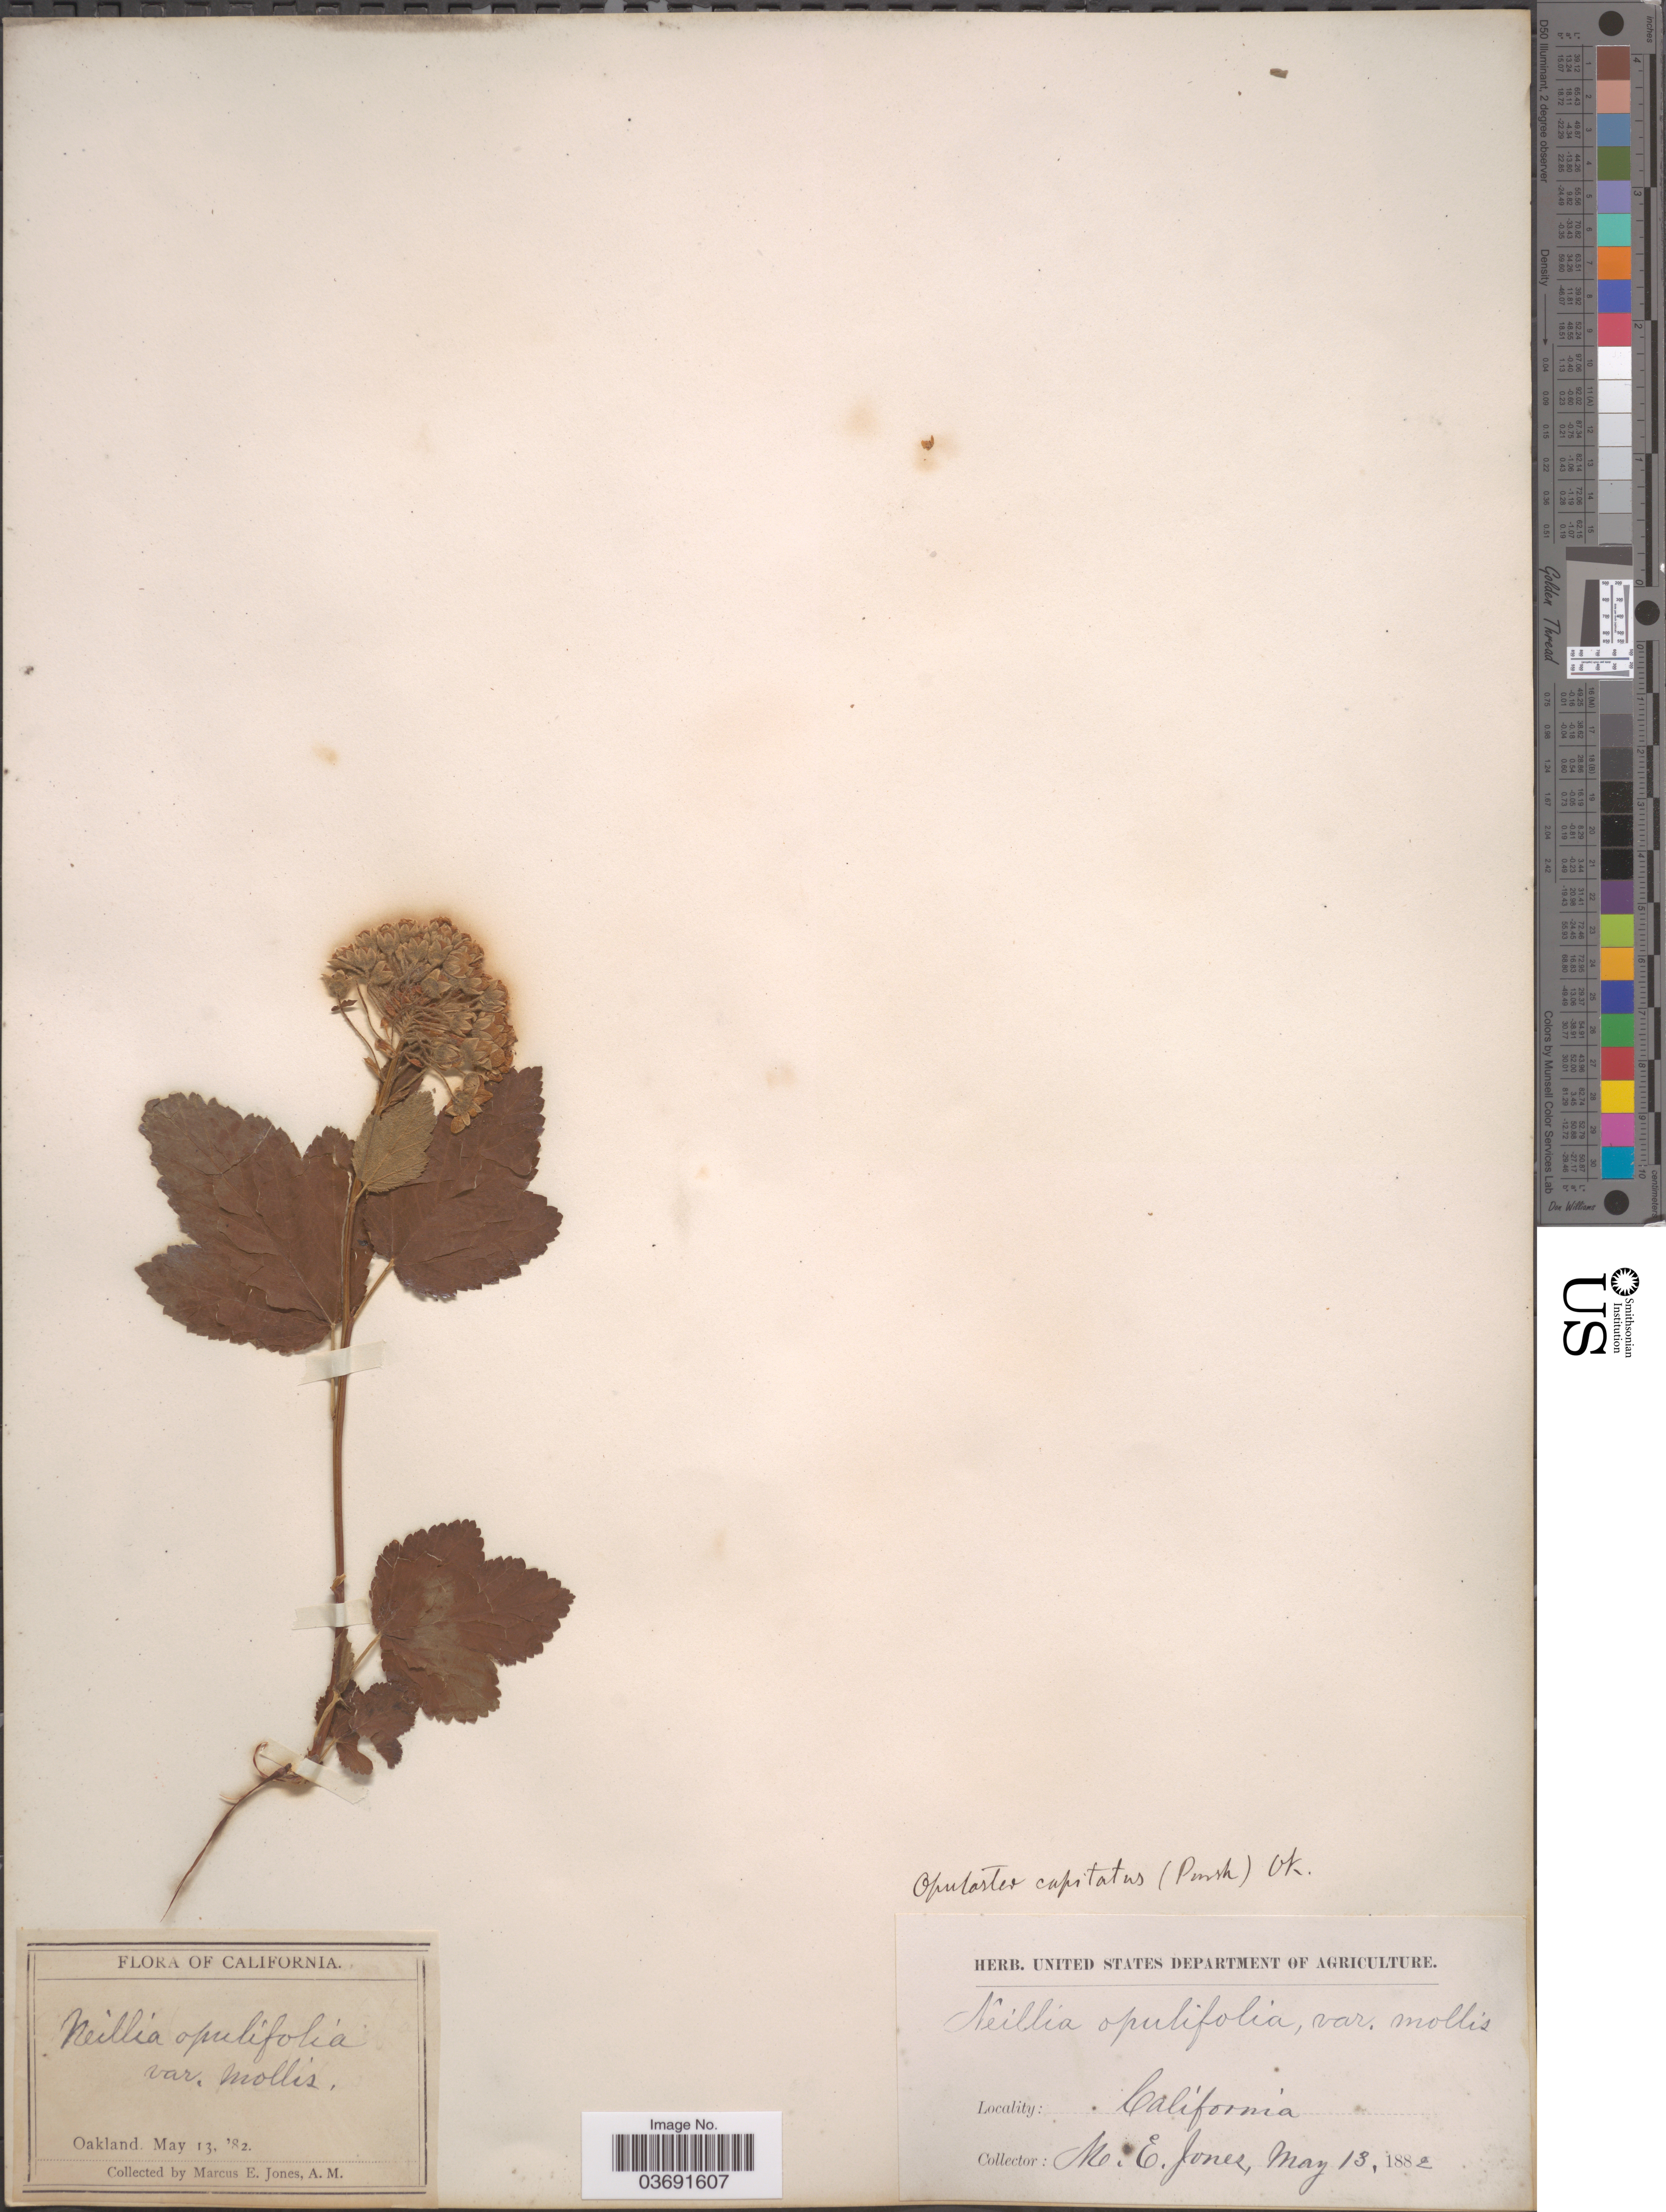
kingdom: Plantae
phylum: Tracheophyta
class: Magnoliopsida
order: Rosales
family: Rosaceae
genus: Physocarpus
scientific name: Physocarpus capitatus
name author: (Pursh) Kuntze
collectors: M. E. Jones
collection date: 1882-05-13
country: United States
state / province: California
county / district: Alameda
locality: Oakland.